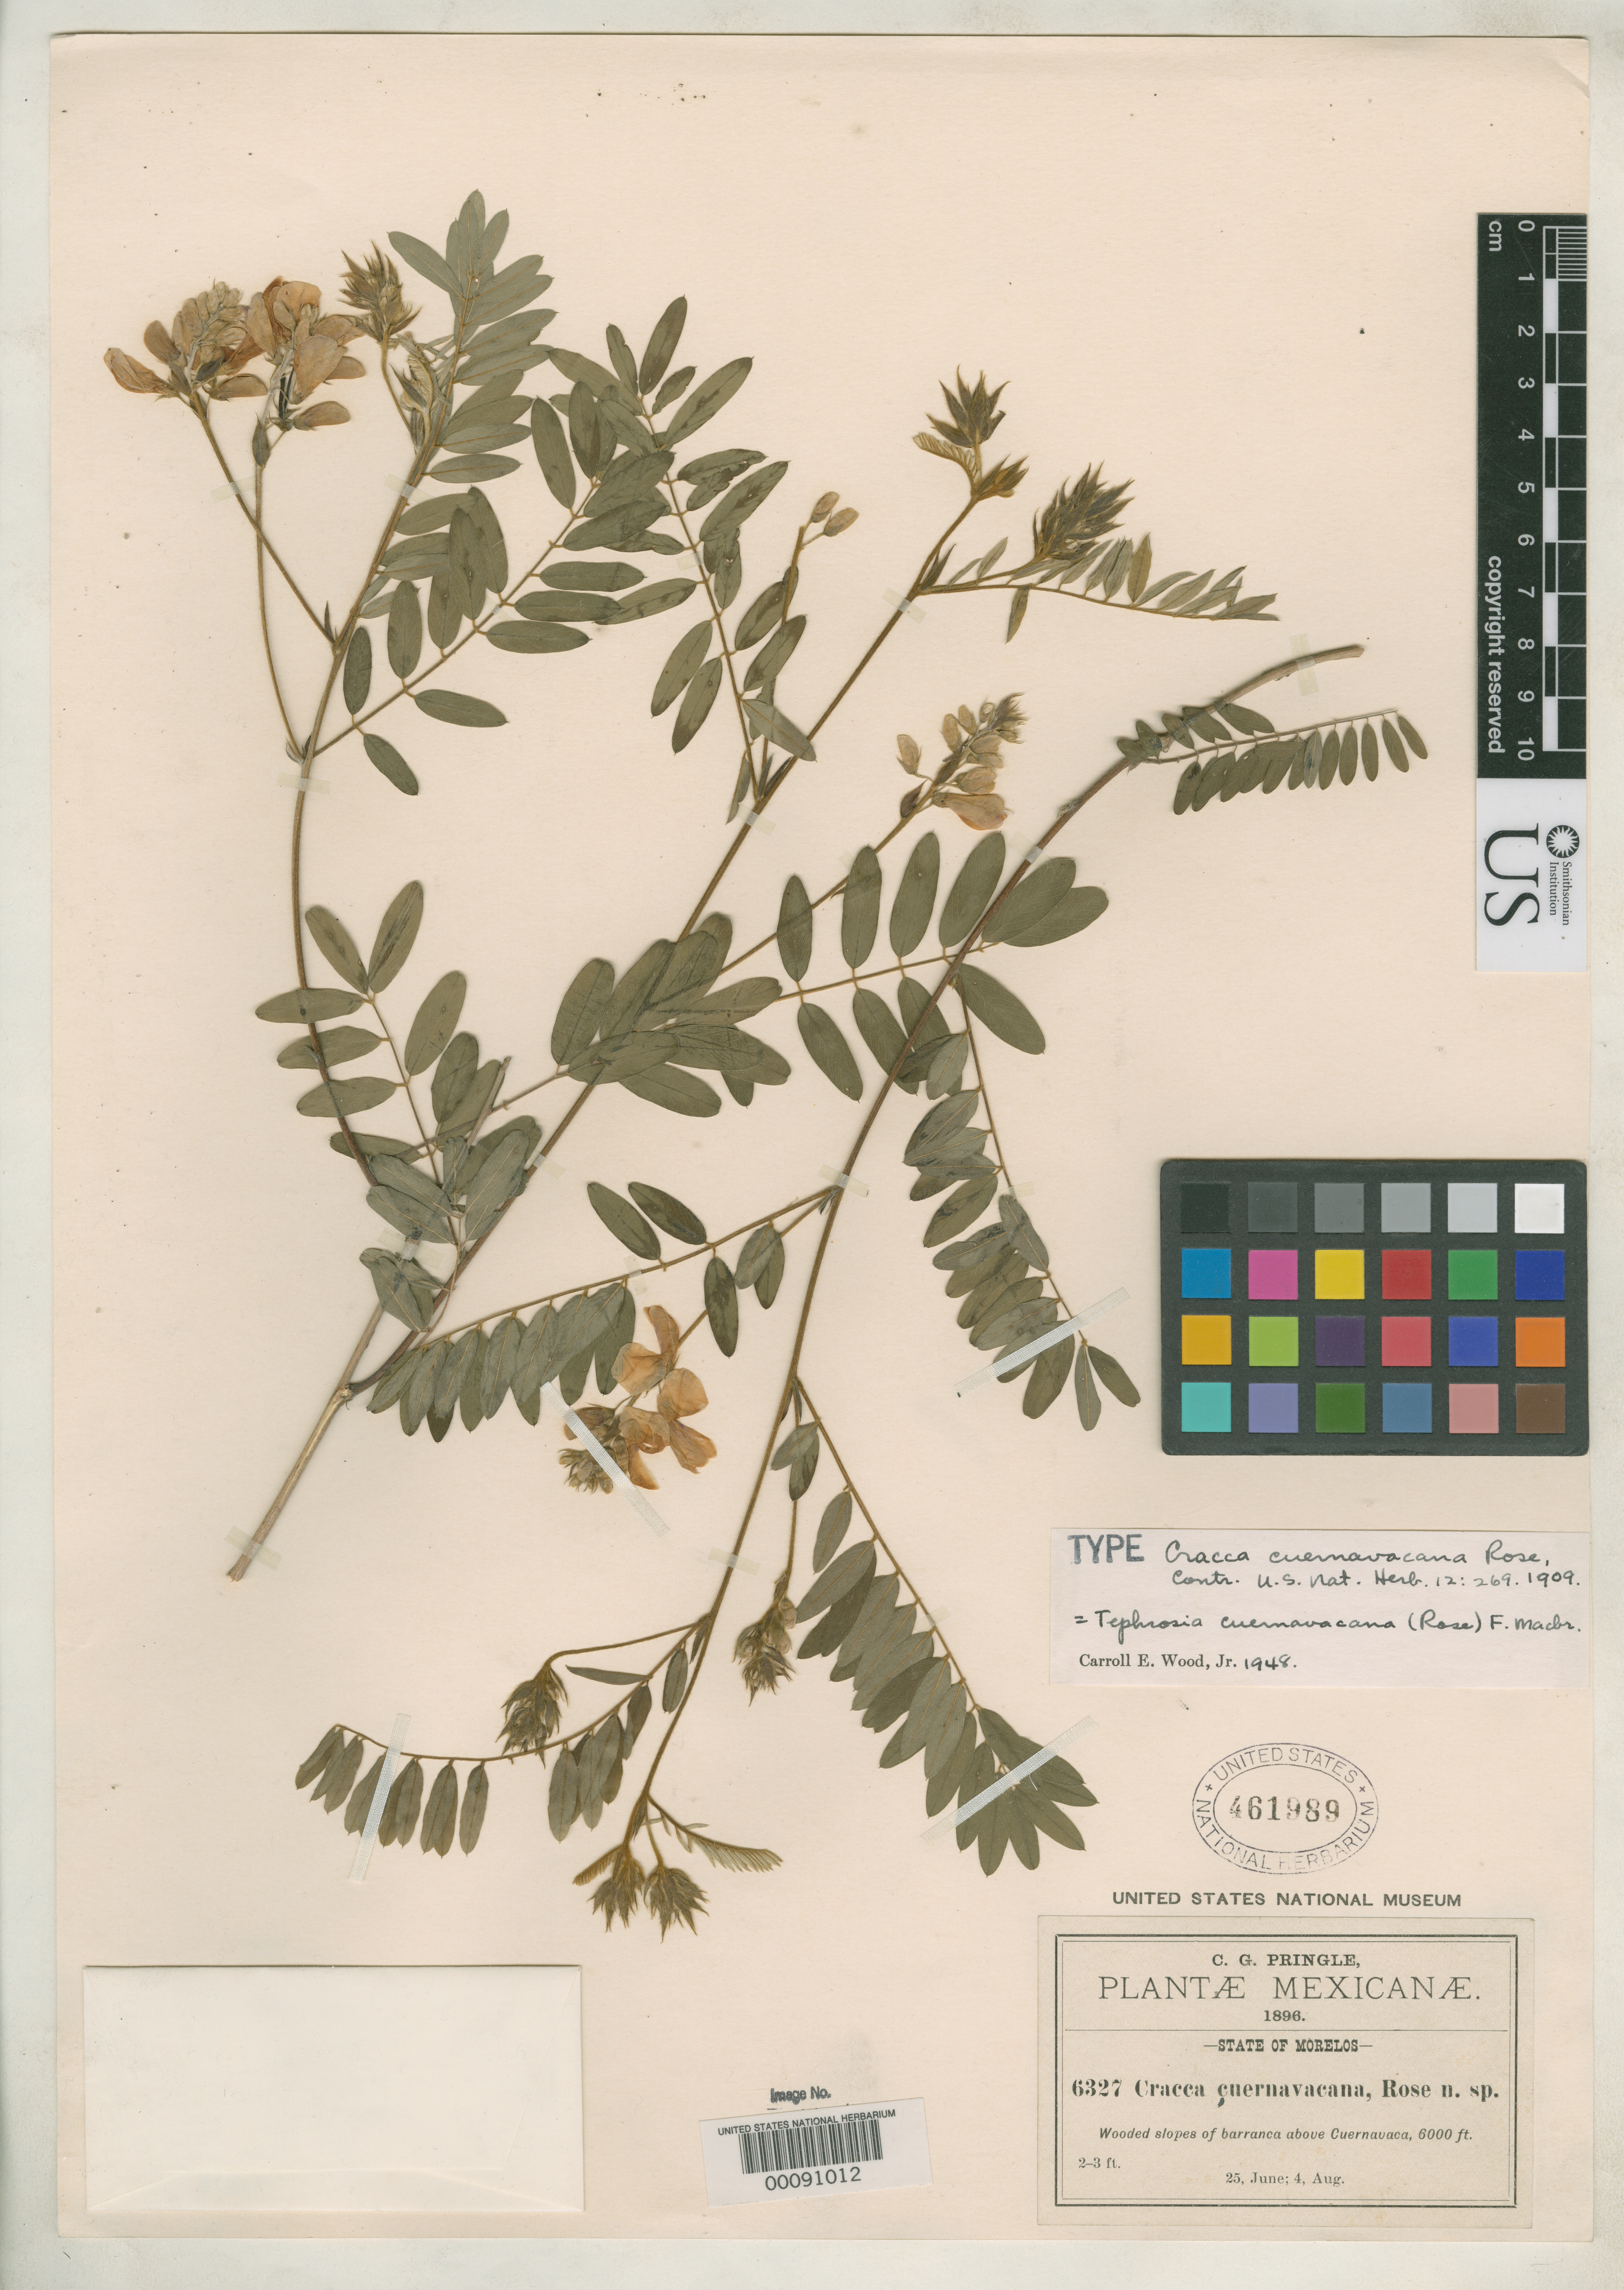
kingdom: Plantae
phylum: Tracheophyta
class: Magnoliopsida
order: Fabales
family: Fabaceae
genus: Cracca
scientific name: Cracca cuernavacana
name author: Rose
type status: Holotype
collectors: C. G. Pringle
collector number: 6327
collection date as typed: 25 Jun 1896 to 04 Aug 1896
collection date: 1896-06-25/1896-08-04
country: Mexico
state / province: Morelos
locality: Above Cuernavaca.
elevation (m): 183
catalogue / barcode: US 461989